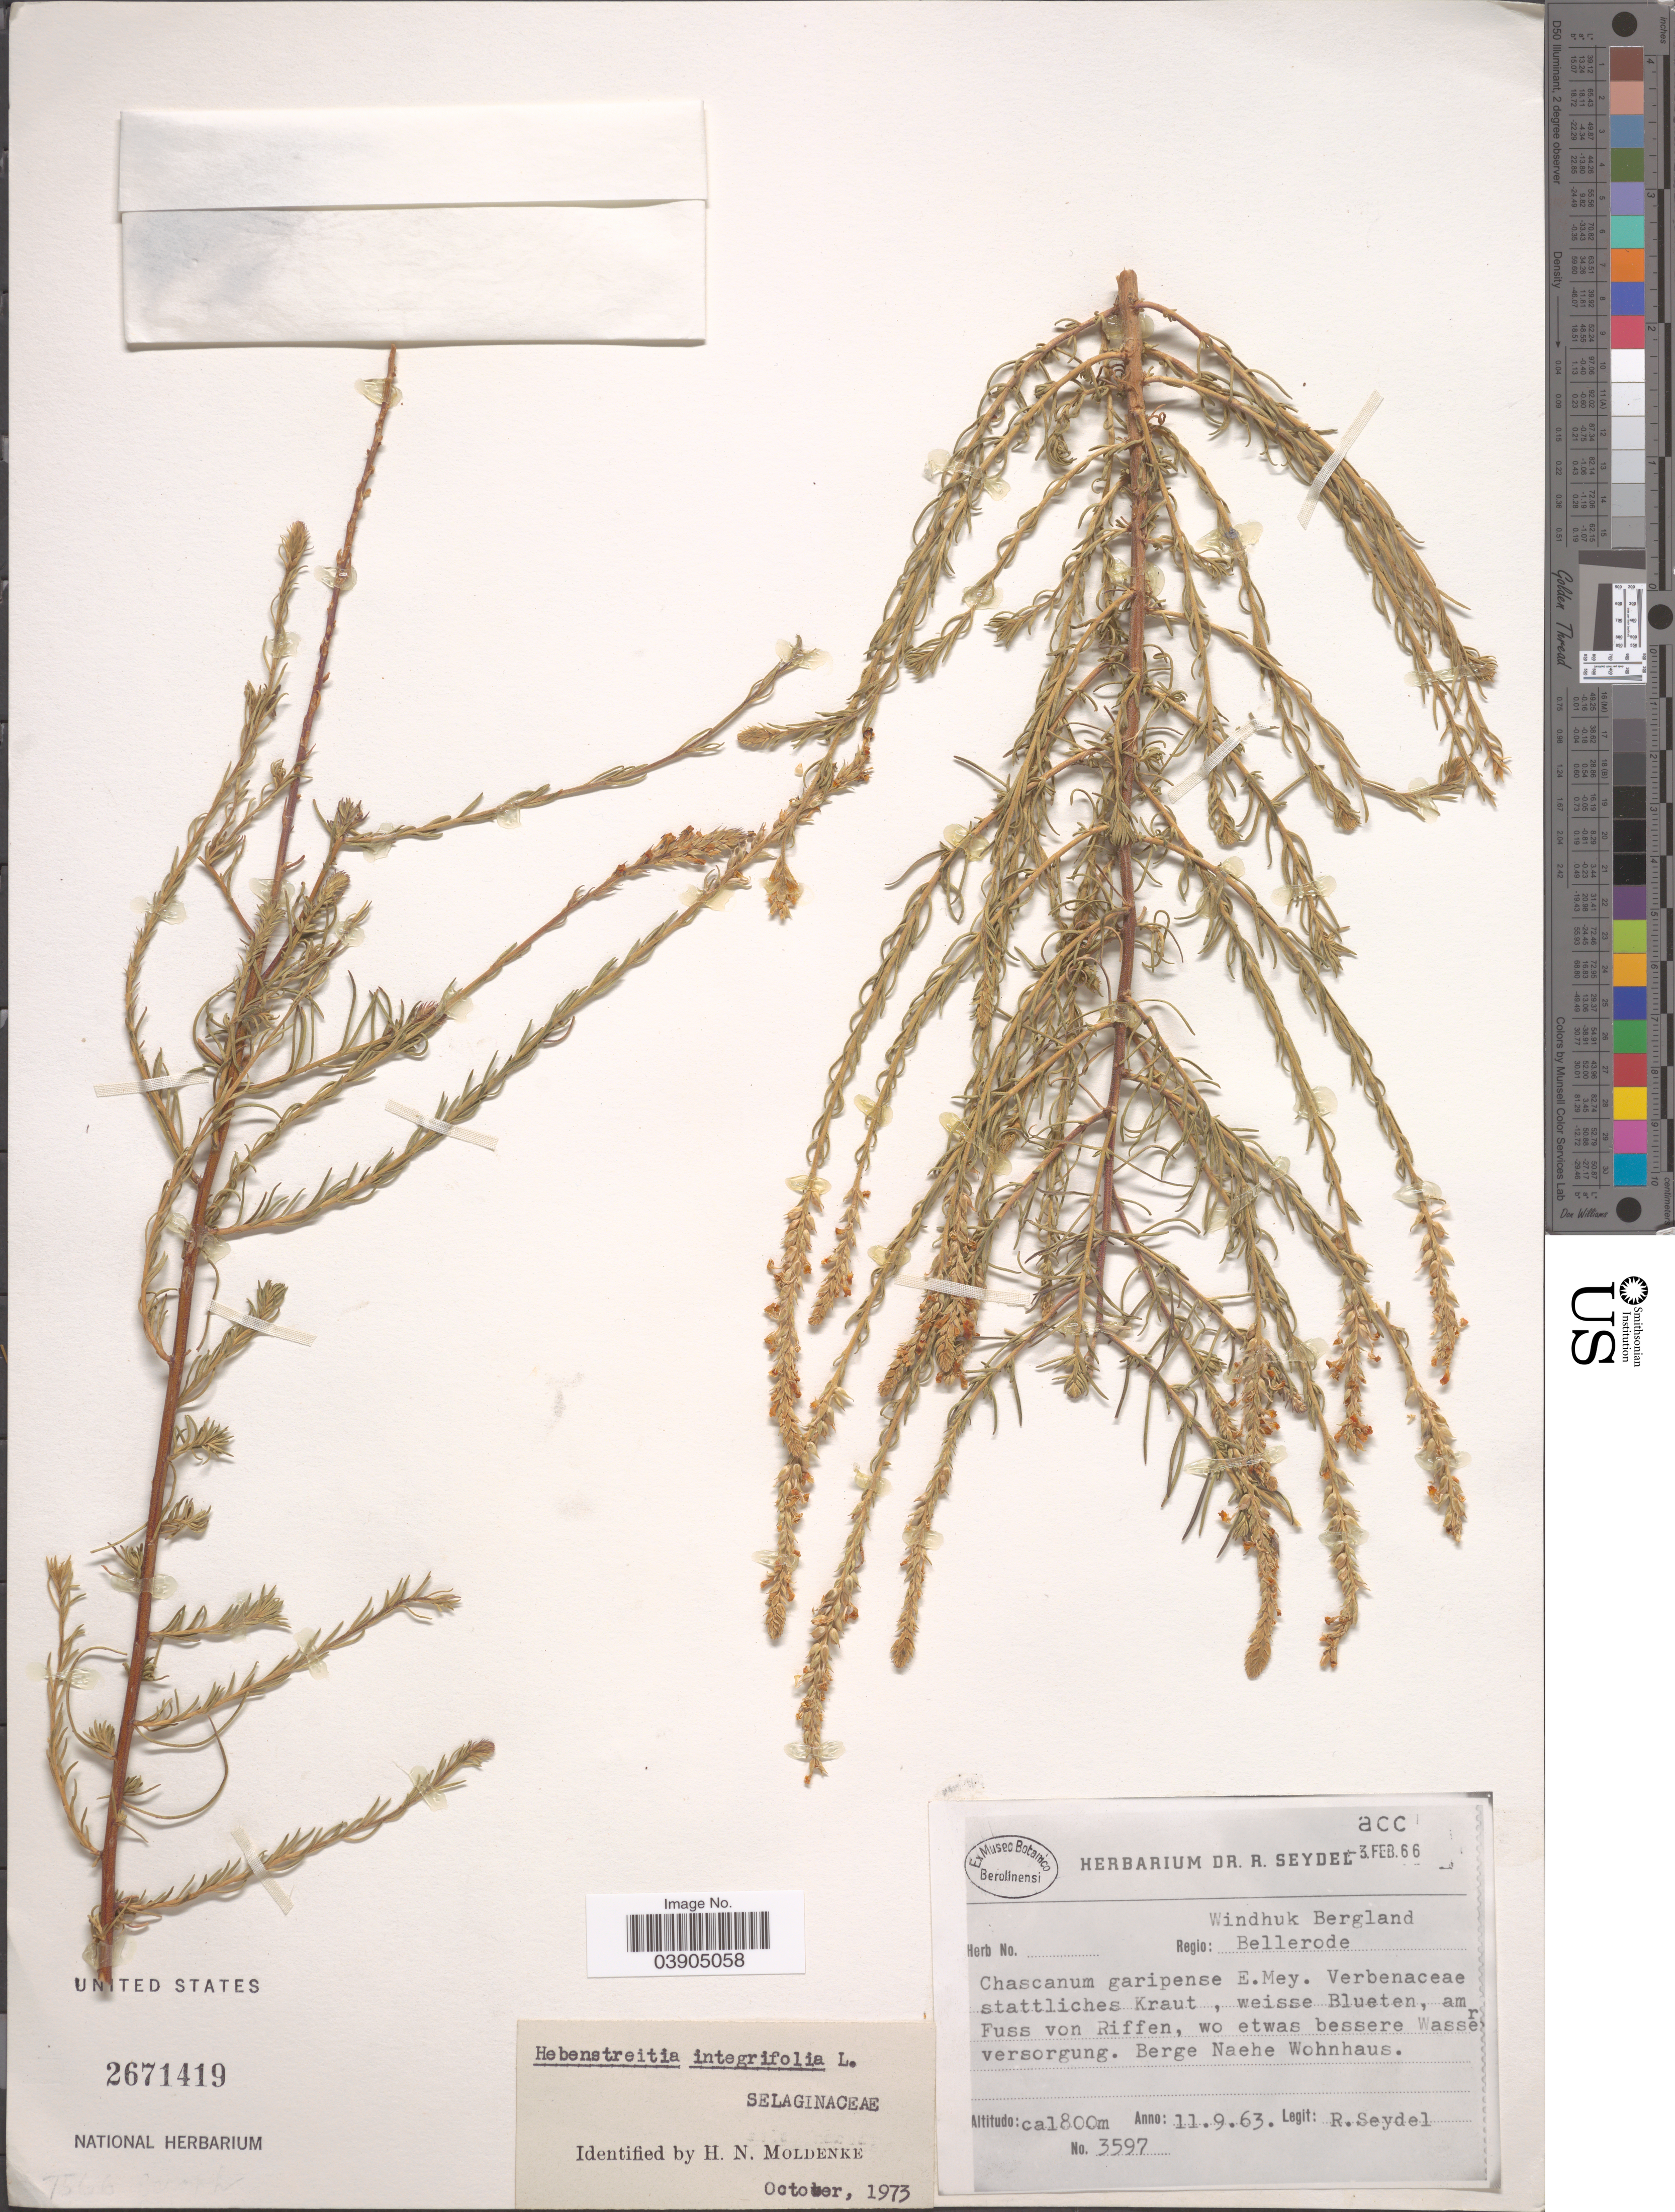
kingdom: Plantae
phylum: Tracheophyta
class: Magnoliopsida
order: Lamiales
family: Scrophulariaceae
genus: Hebenstretia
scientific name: Hebenstretia integrifolia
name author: L.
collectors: R. Seydel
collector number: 3597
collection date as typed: Transcribed d/m/y: 11/9/63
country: Namibia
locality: Regio: Windhuk Bergland Bellerode.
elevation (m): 1800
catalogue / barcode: US 2671419